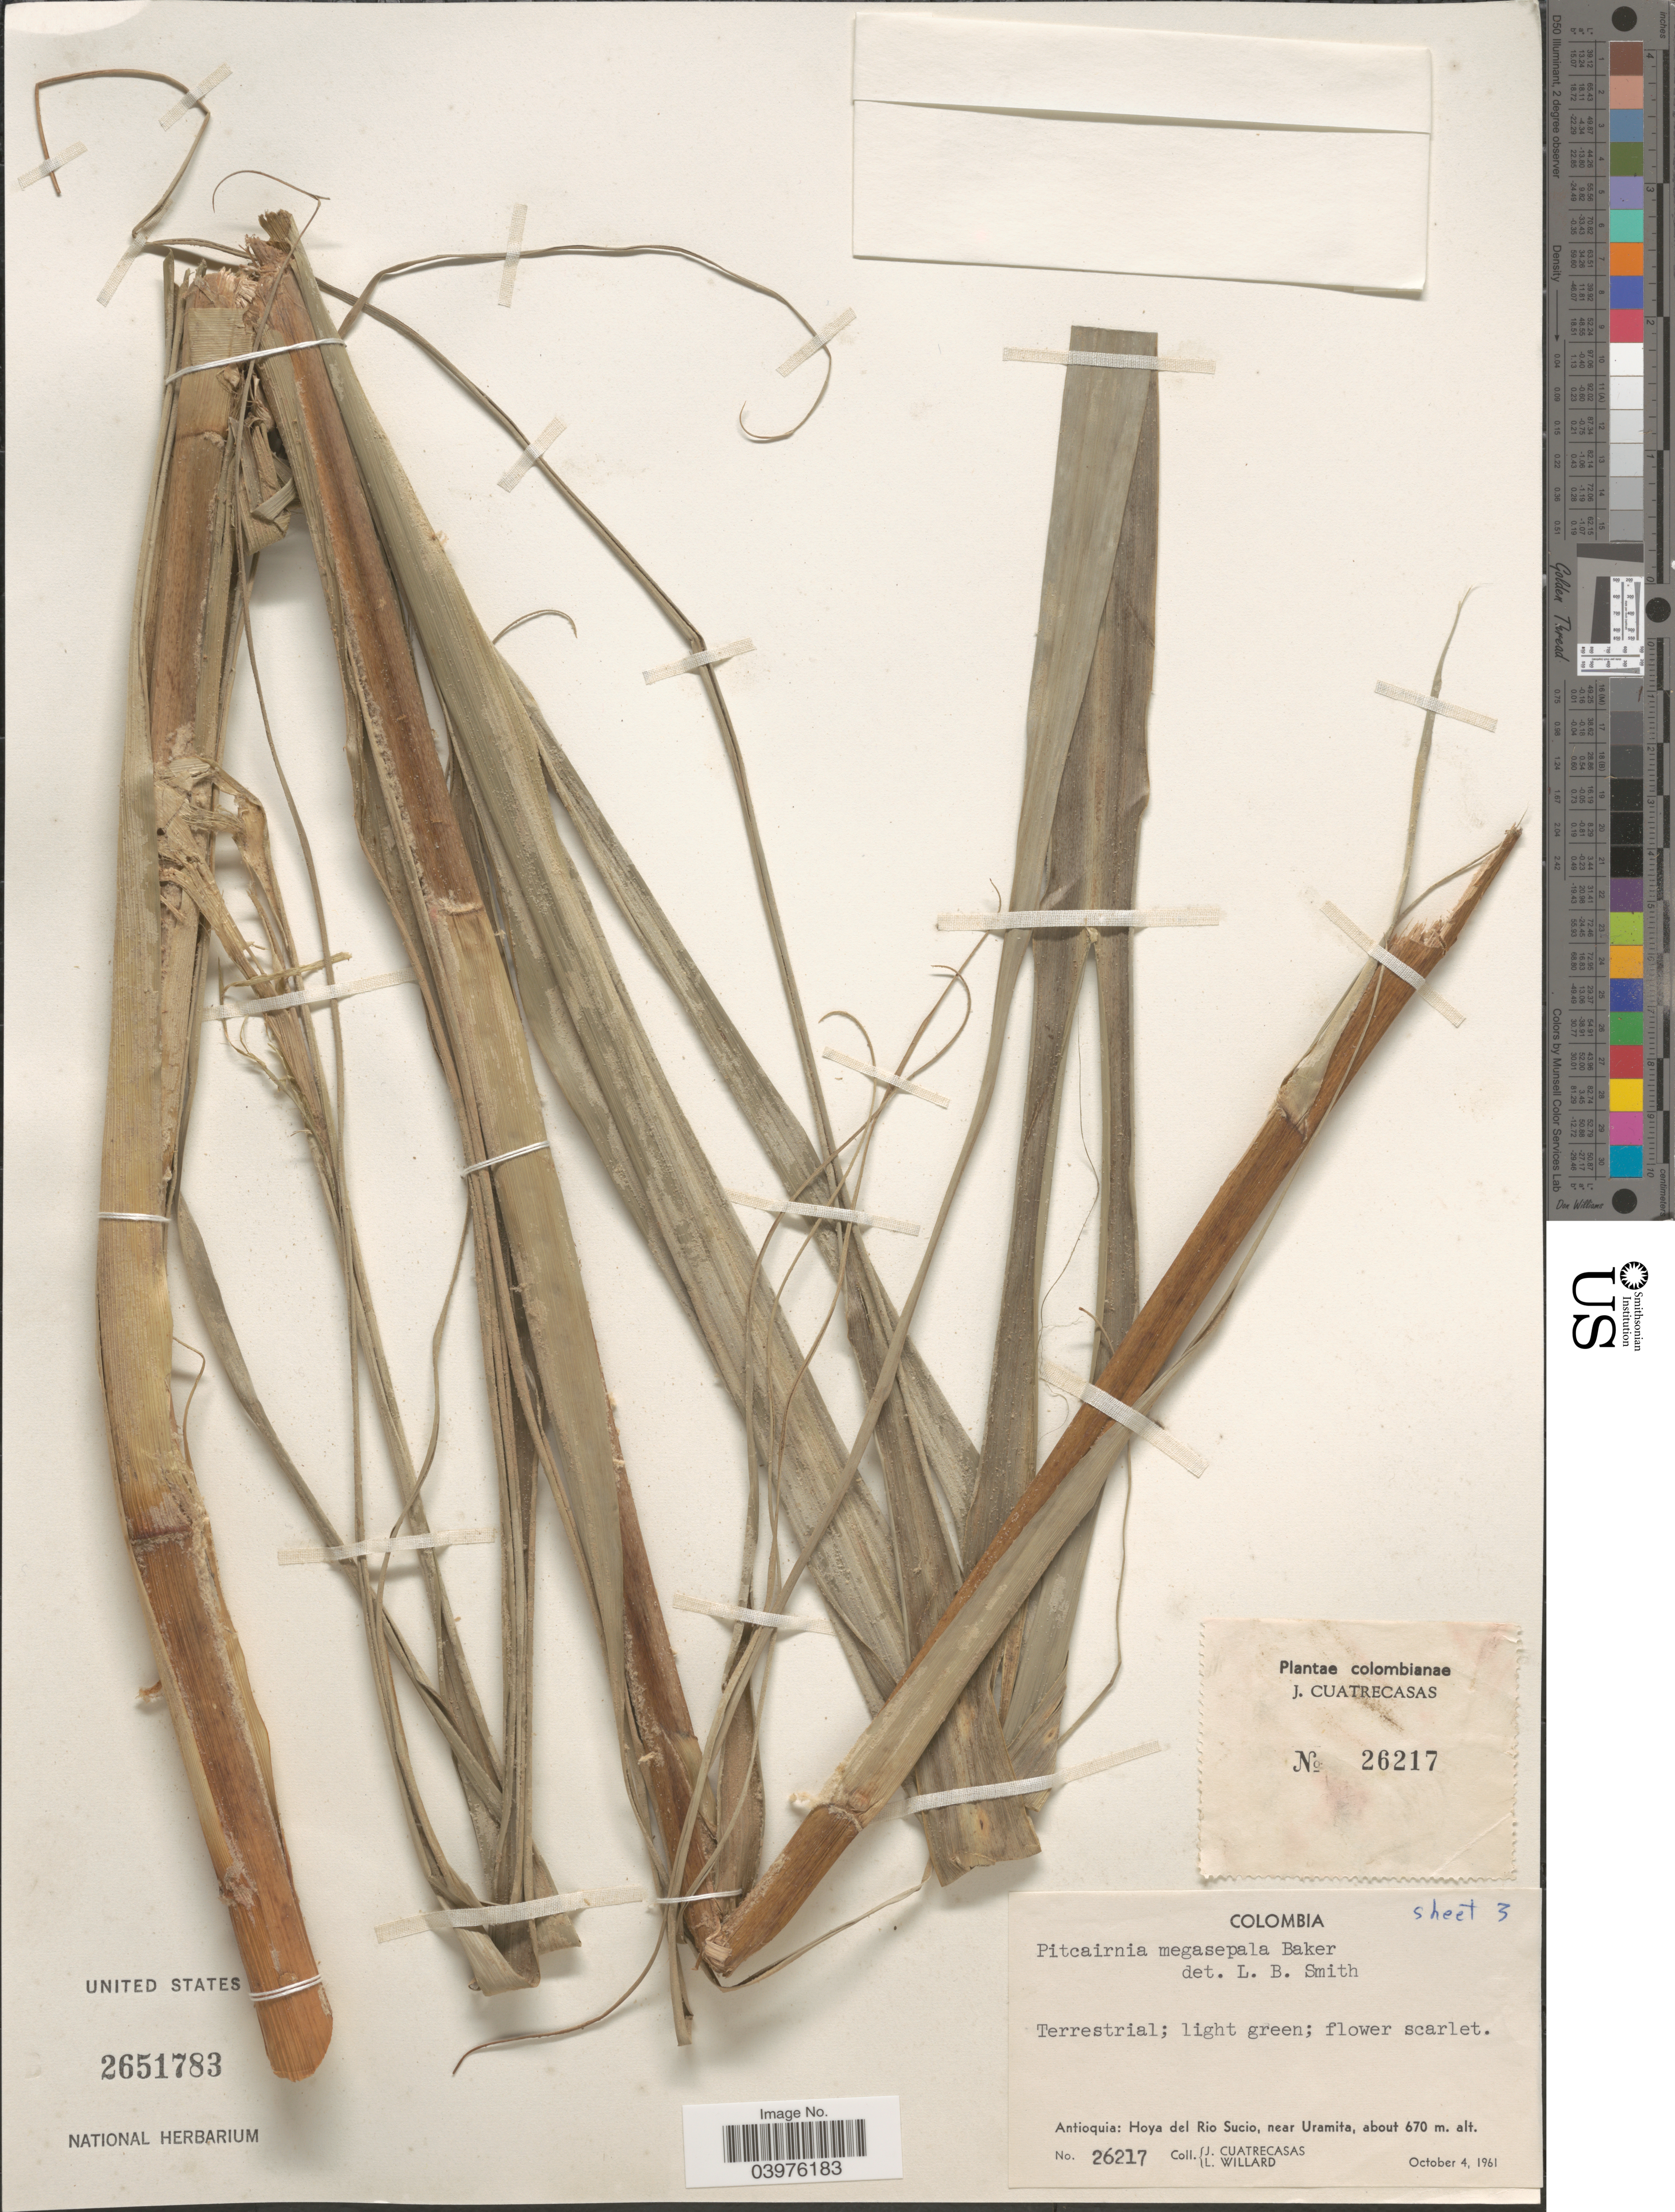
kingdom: Plantae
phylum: Tracheophyta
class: Liliopsida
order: Poales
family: Bromeliaceae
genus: Pitcairnia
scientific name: Pitcairnia megasepala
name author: Baker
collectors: J. Cuatrecasas & L. Willard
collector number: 26217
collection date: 1961-10-04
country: Colombia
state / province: Antioquia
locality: Hoya del Rio Sucio, near Uramita.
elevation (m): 670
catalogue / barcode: US 2651783